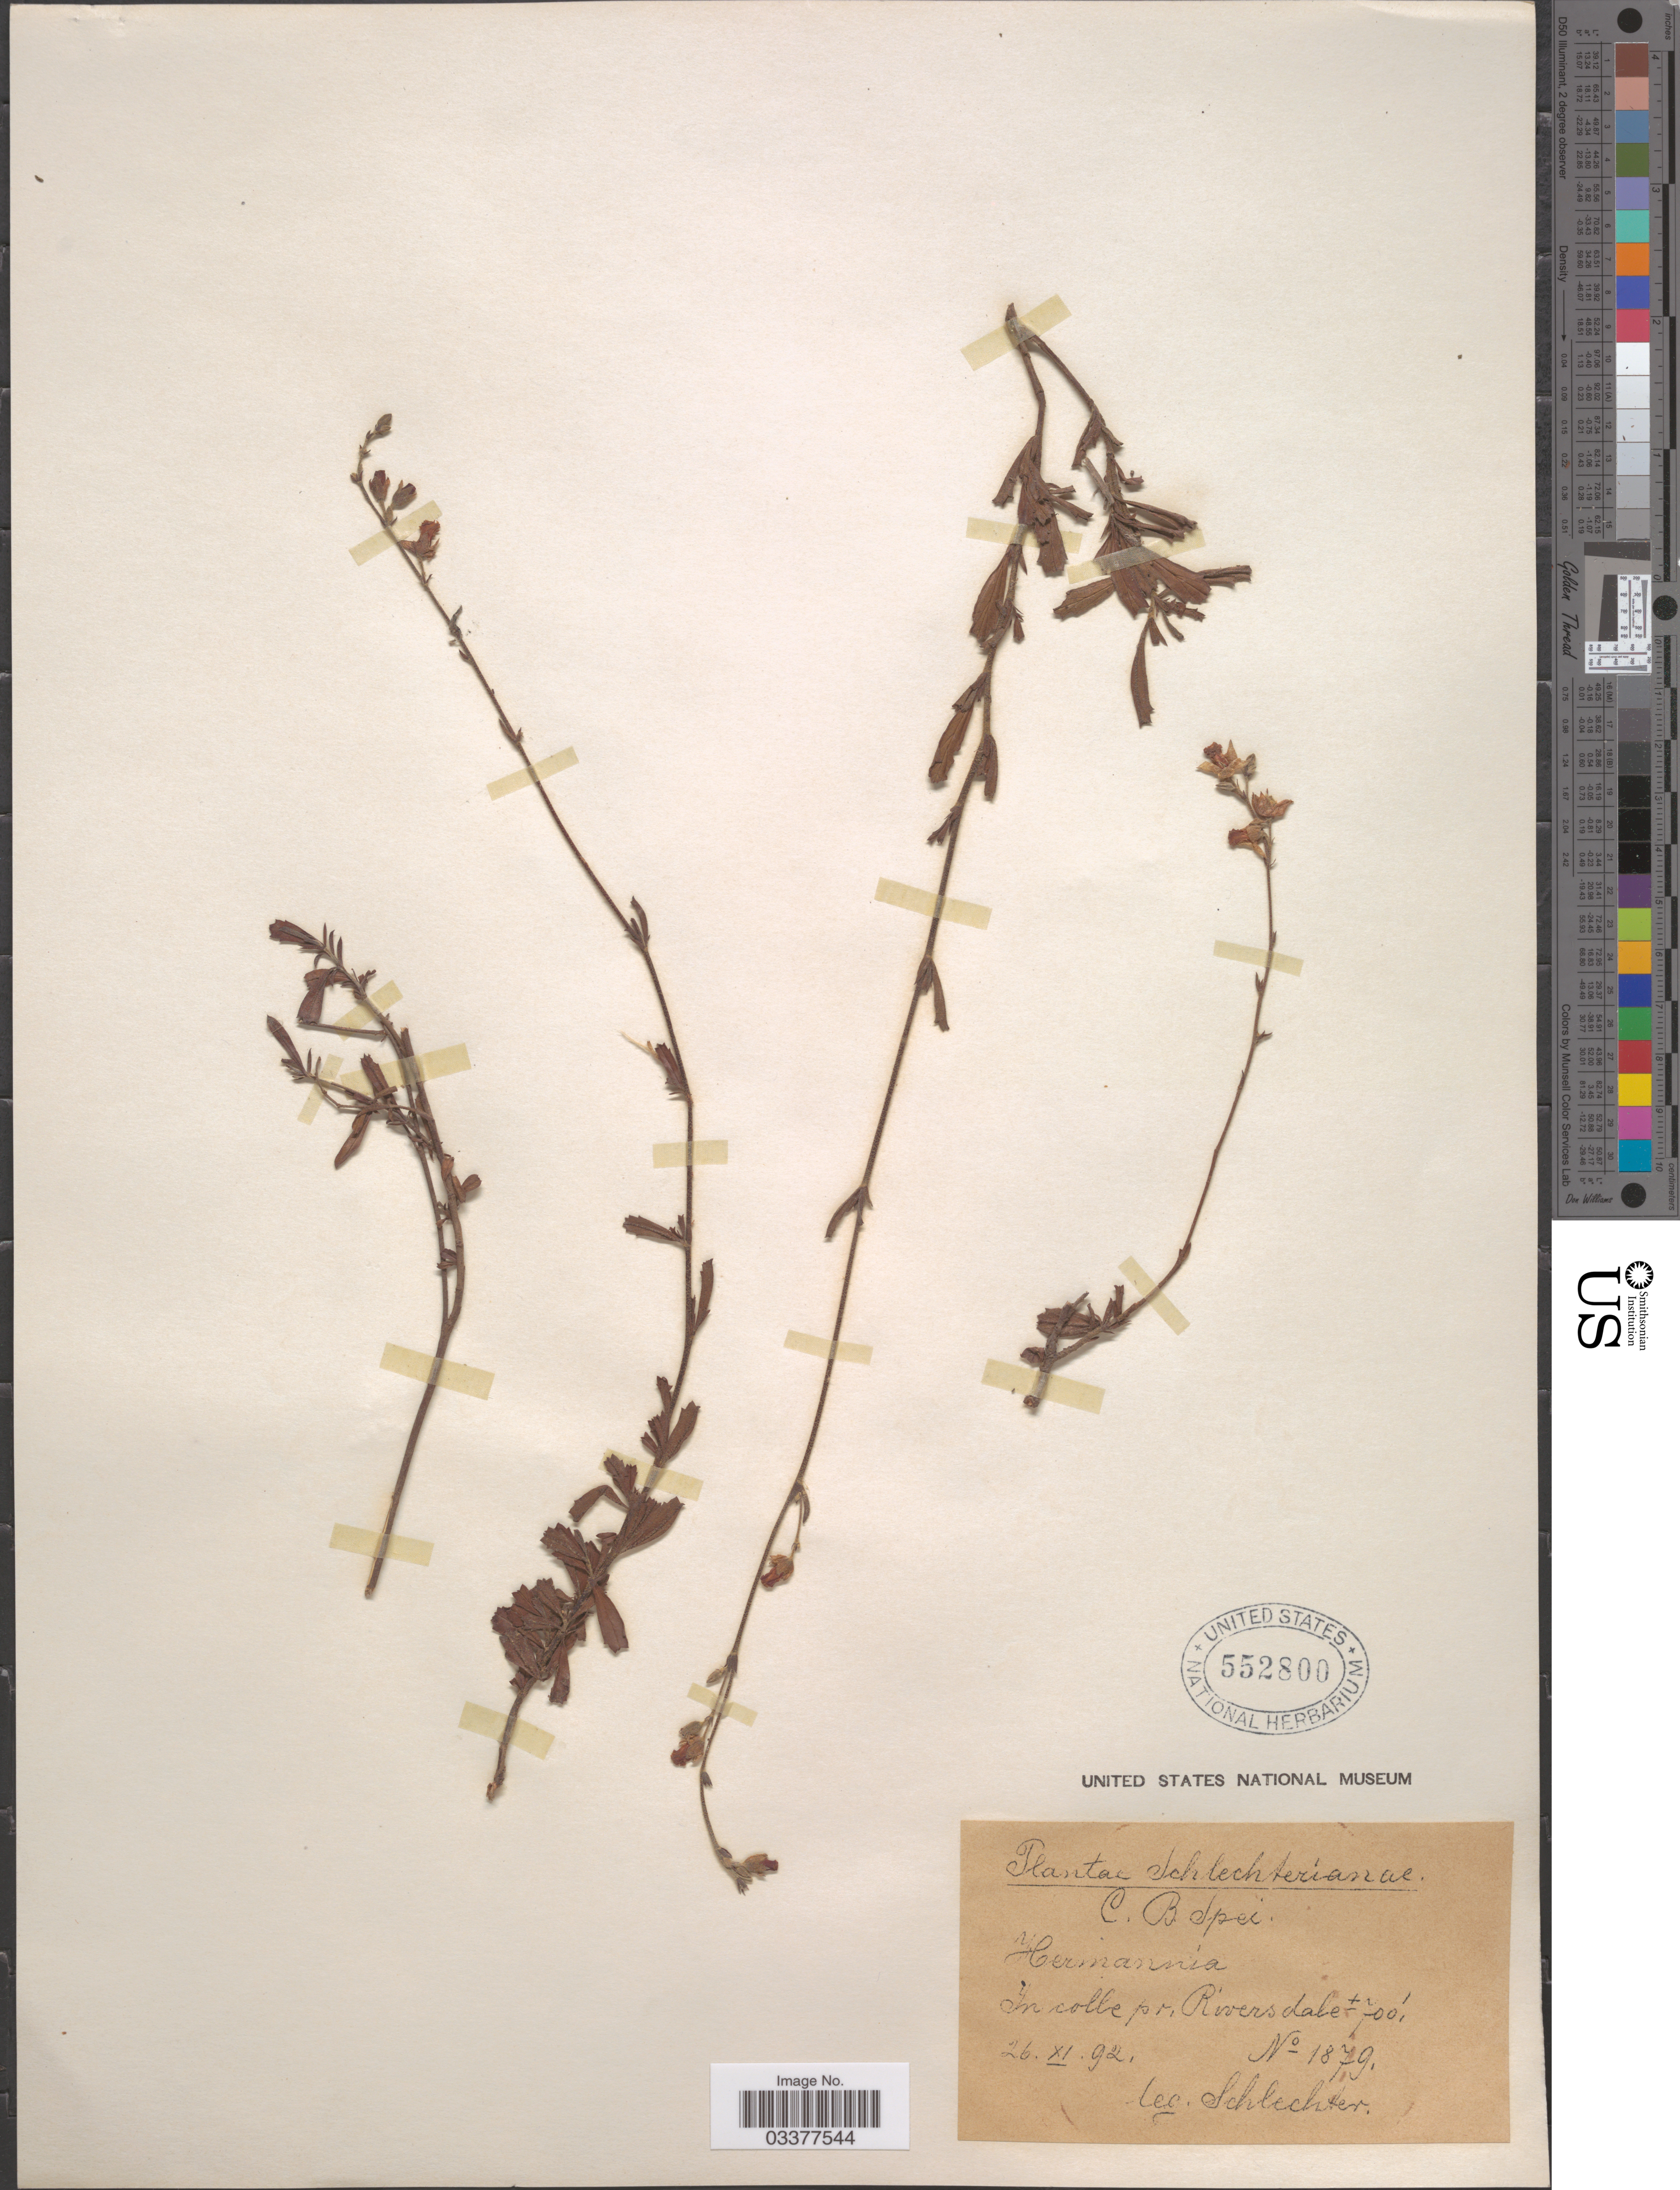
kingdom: Plantae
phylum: Tracheophyta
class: Magnoliopsida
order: Malvales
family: Malvaceae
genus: Hermannia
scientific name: Hermannia sp.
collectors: Schlechter, --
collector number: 1879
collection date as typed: Transcribed d/m/y: 26/11/92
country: South Africa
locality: In colle pr. Riversdale. C. B. Spei.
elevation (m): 213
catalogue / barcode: US 552800